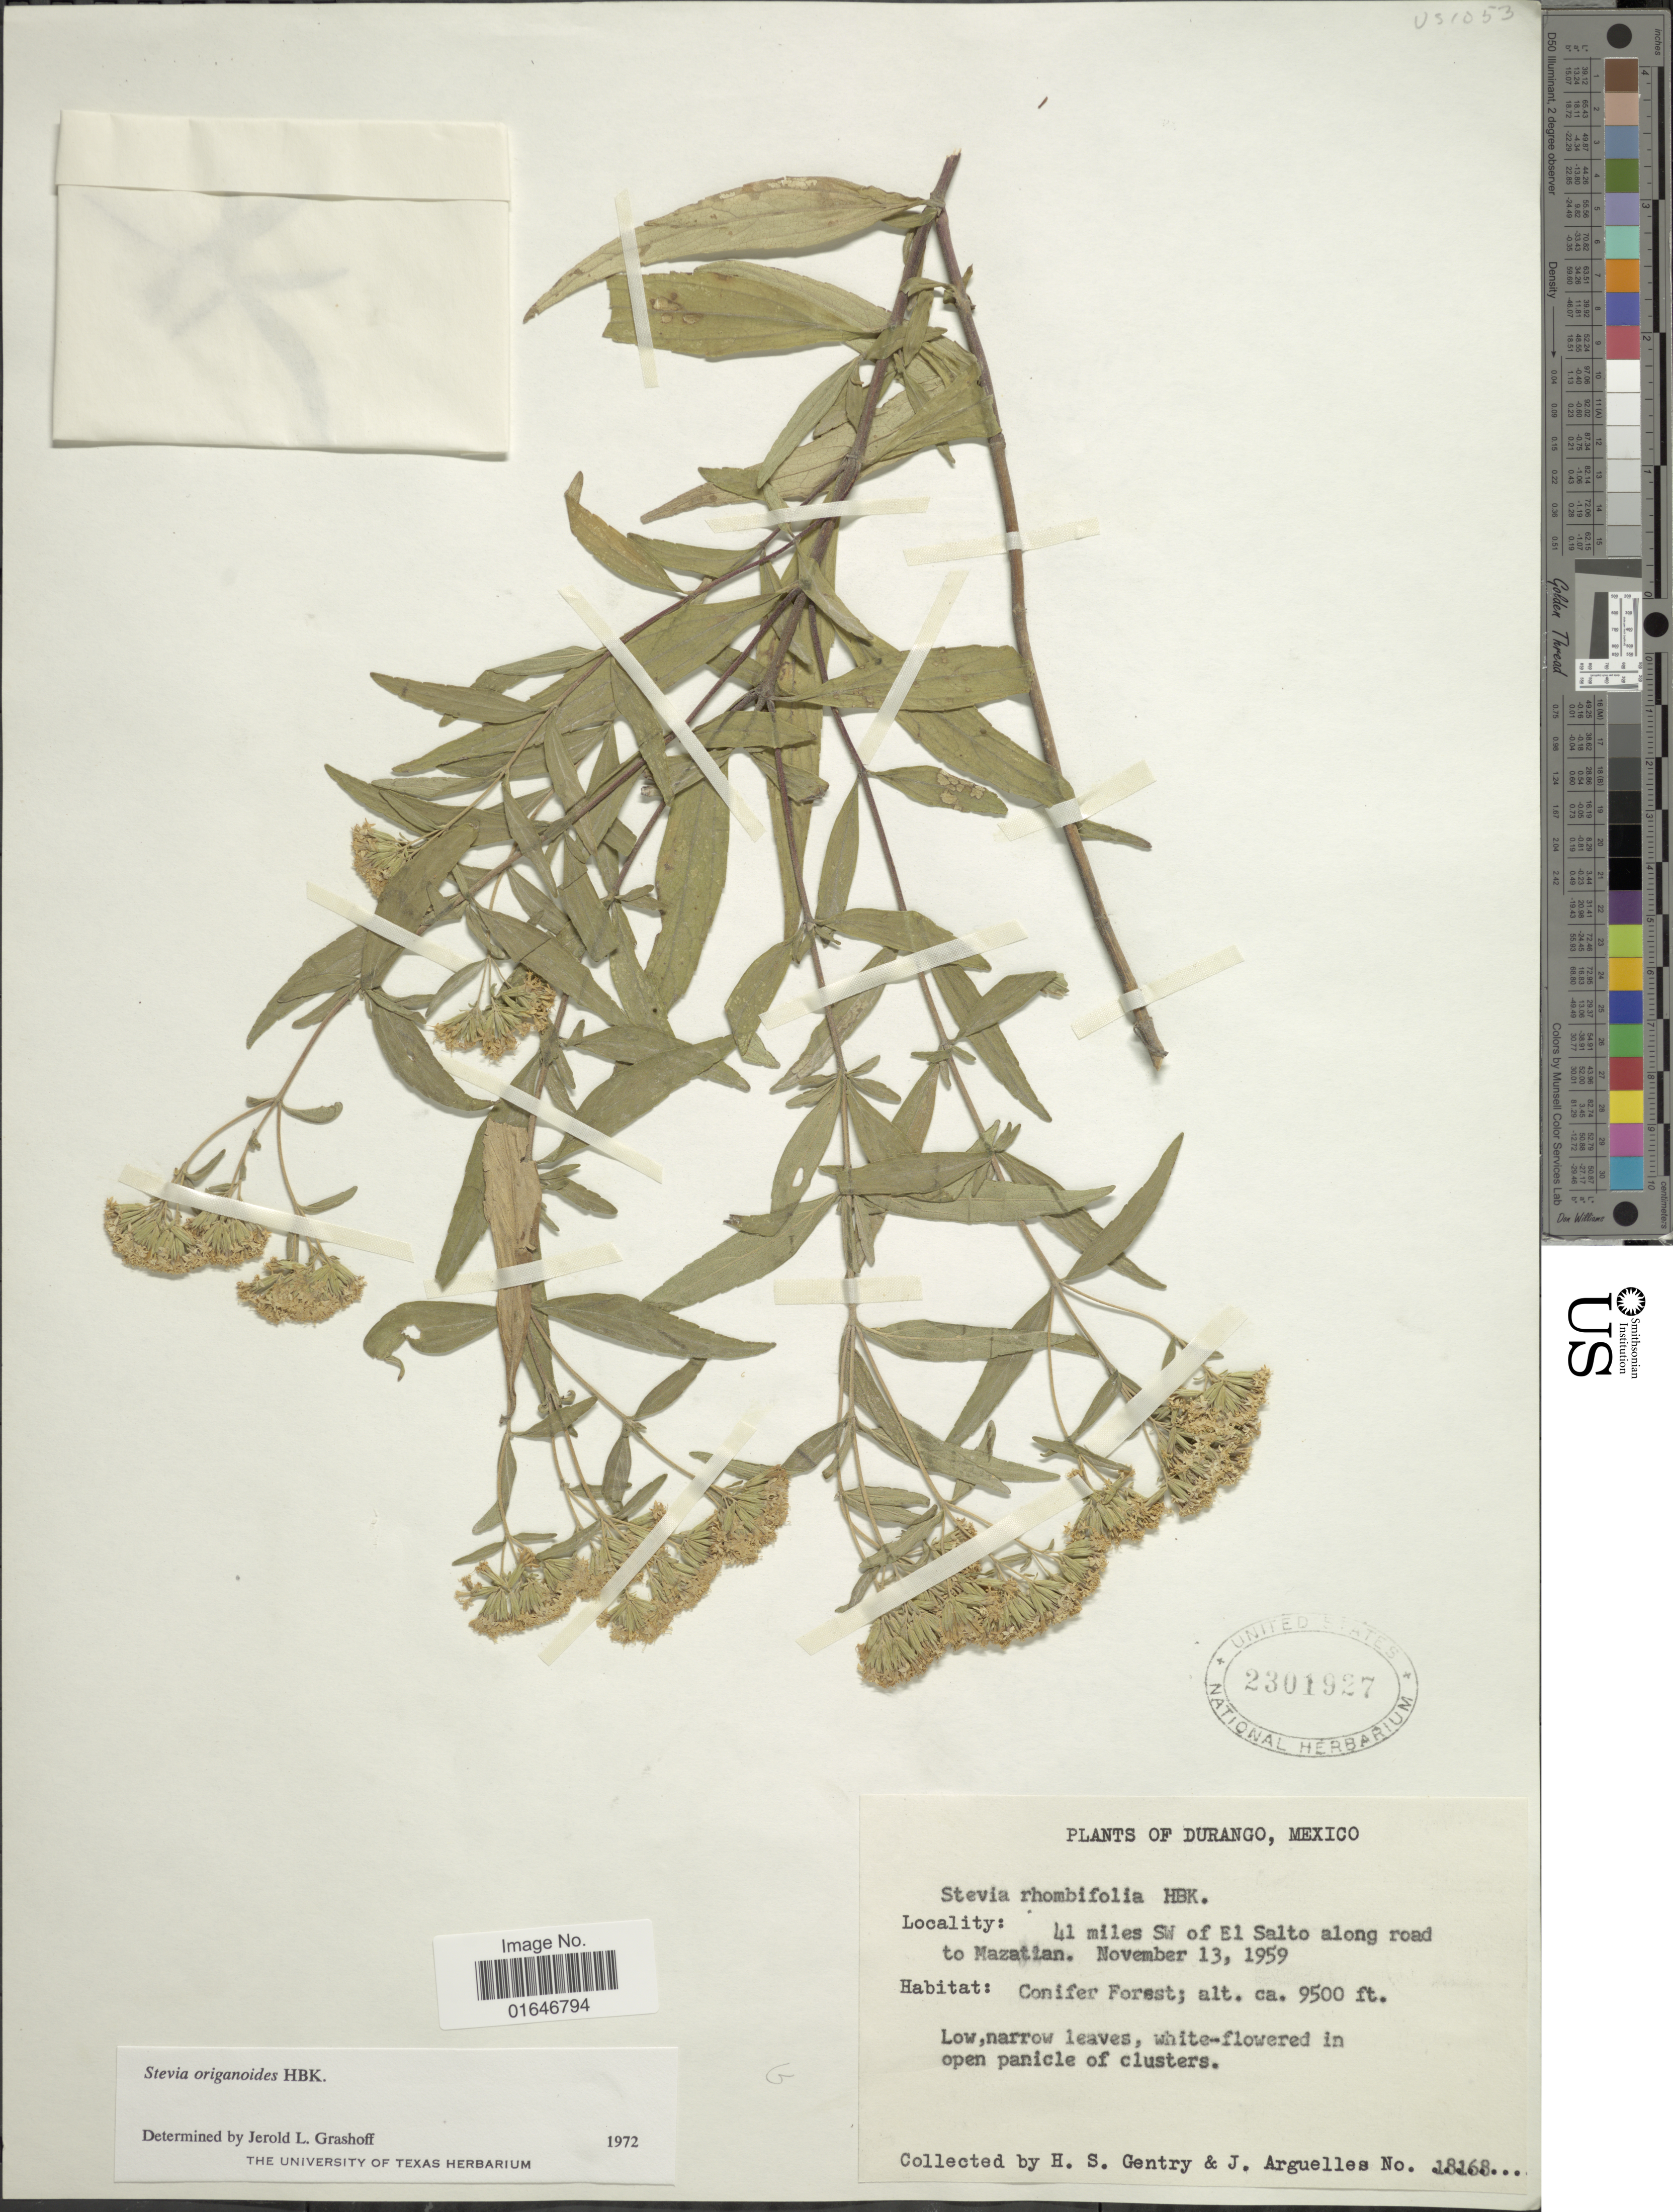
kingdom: Plantae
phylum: Tracheophyta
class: Magnoliopsida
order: Asterales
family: Asteraceae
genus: Stevia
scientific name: Stevia origanoides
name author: Kunth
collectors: H. S. Gentry & J. Arguelles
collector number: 18268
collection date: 1959-11-13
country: Mexico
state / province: Durango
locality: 41 miles SW of El Salto along road to Mazatlan, conifer forest.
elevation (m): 2896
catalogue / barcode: US 2301927